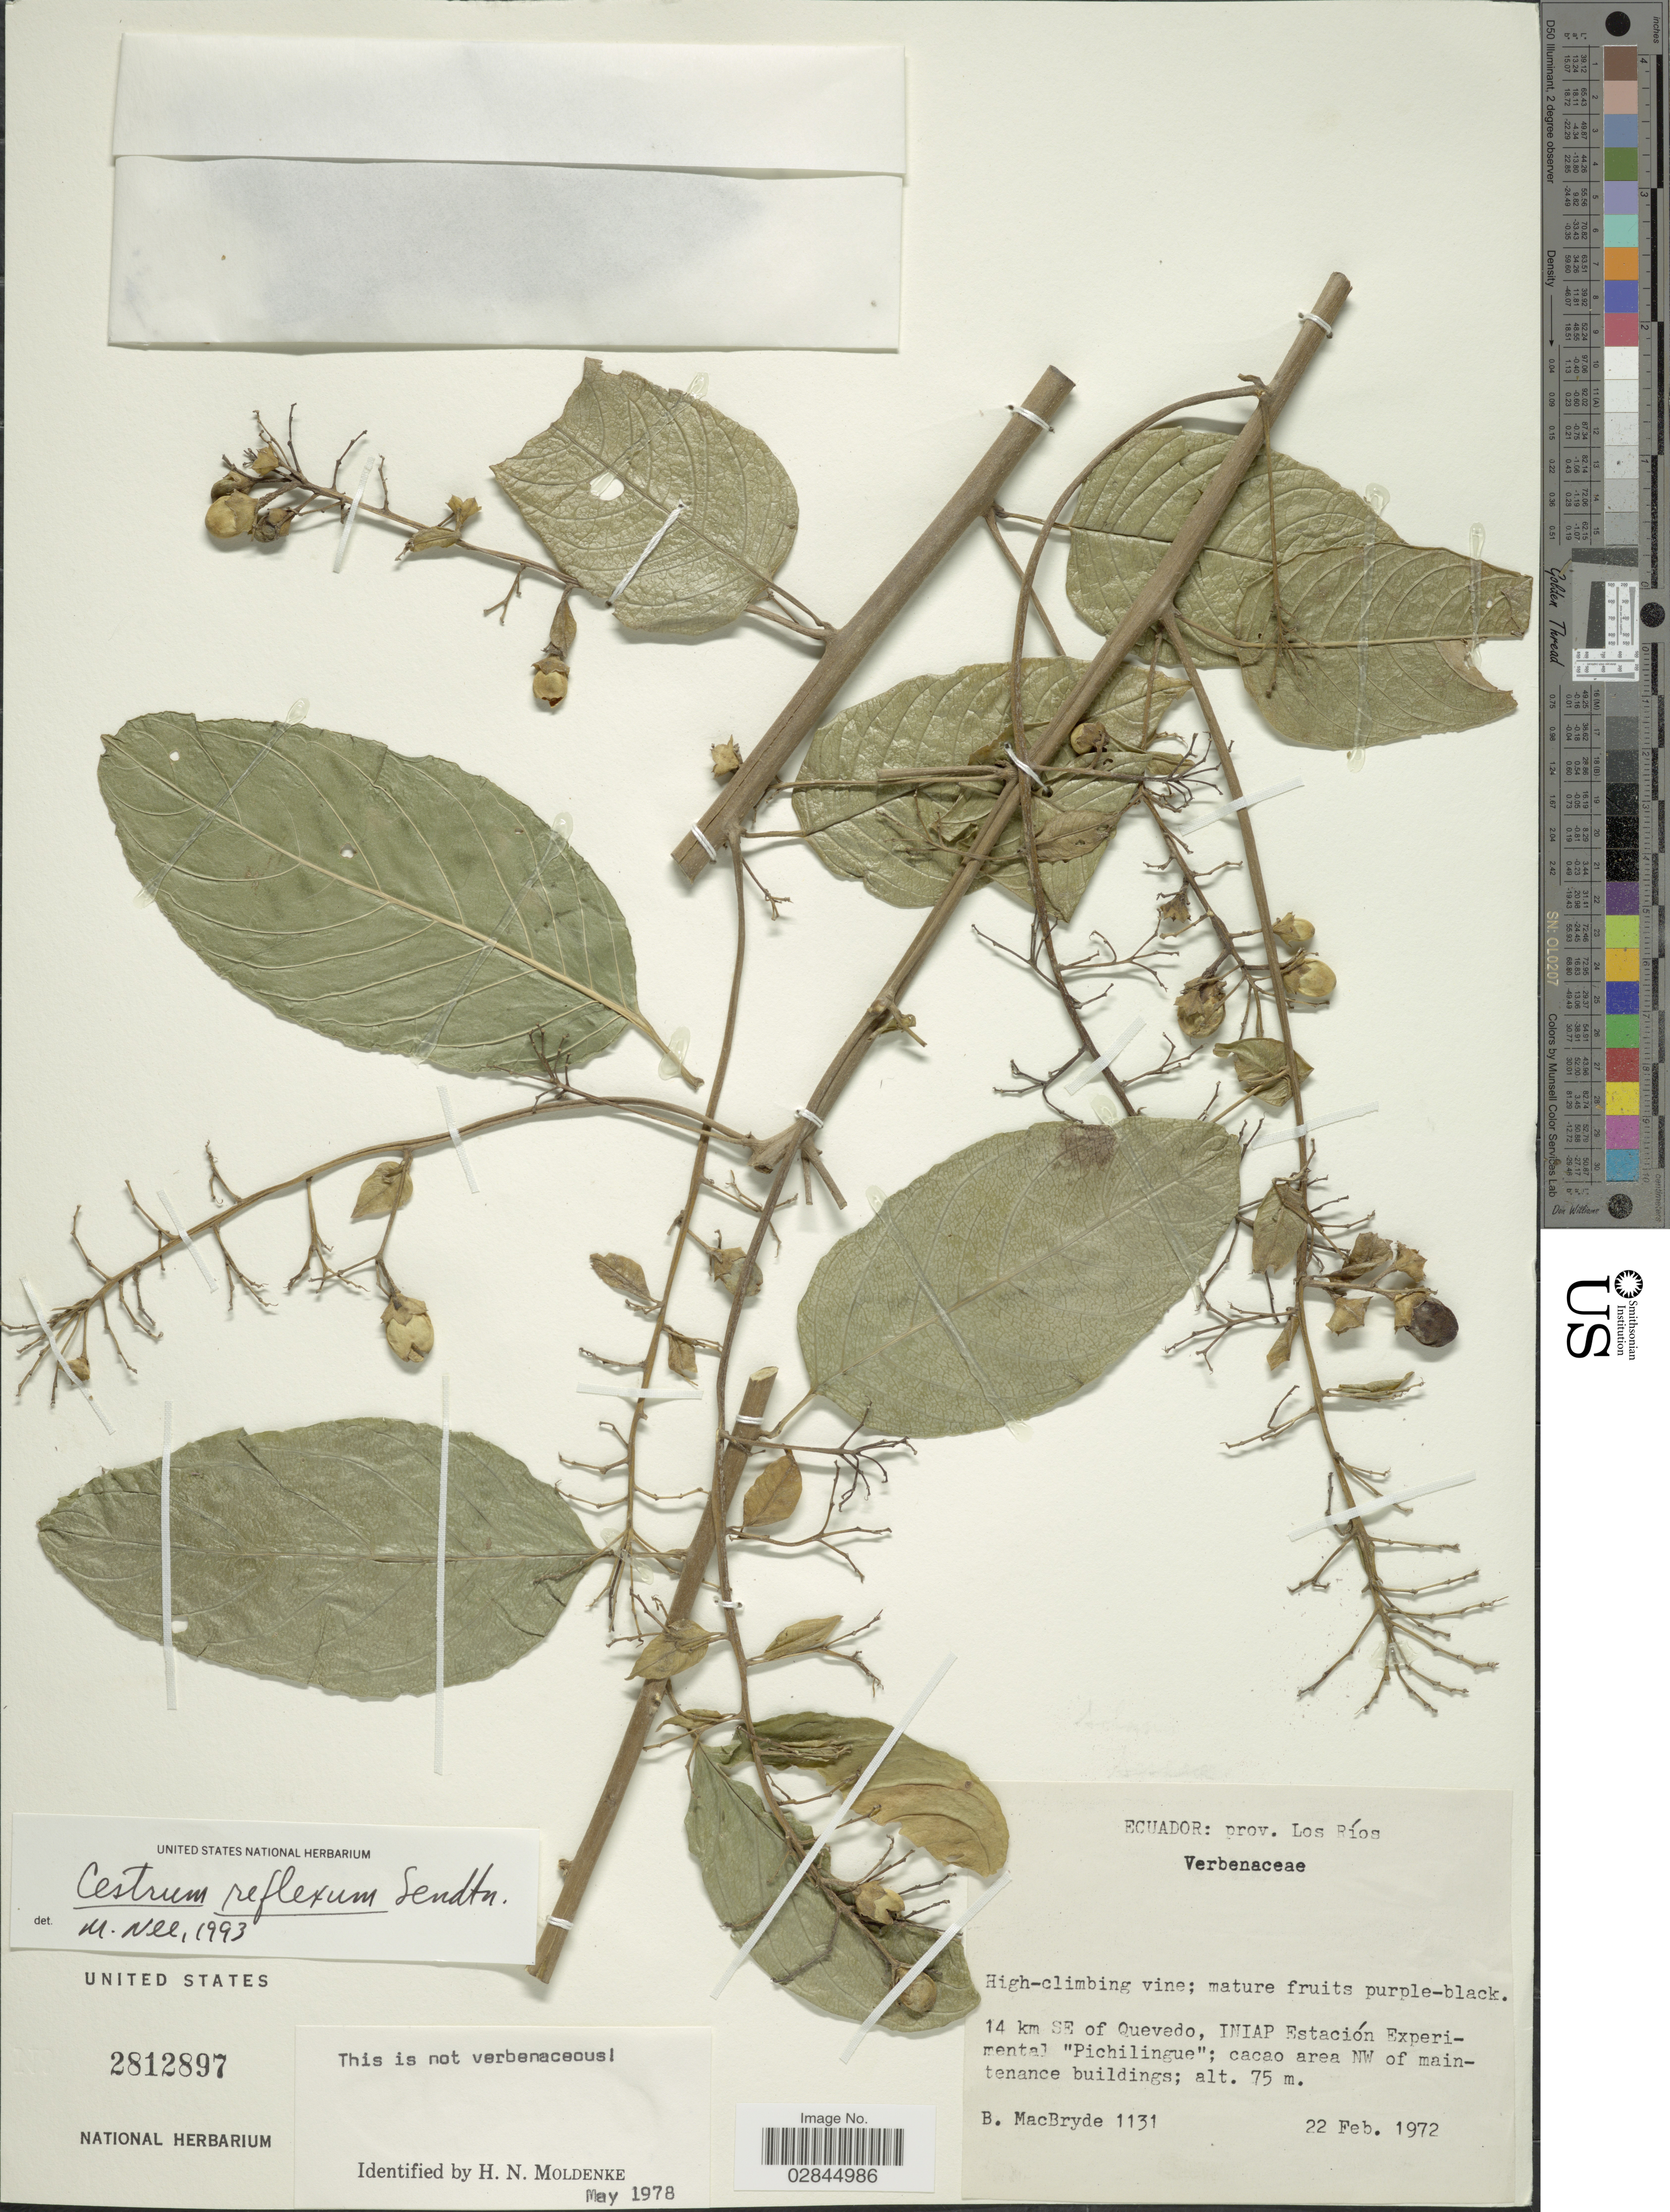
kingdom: Plantae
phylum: Tracheophyta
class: Magnoliopsida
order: Solanales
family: Solanaceae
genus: Cestrum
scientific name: Cestrum reflexum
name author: Sendtn.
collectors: B. MacBryde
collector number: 1131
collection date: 1972-02-22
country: Ecuador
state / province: Los Ríos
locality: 14 km SE of Quevedo, INIAP Estación Experimental "Pichilingue"; cacao area NW of maintenance buildings.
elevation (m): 75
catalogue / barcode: US 2812897